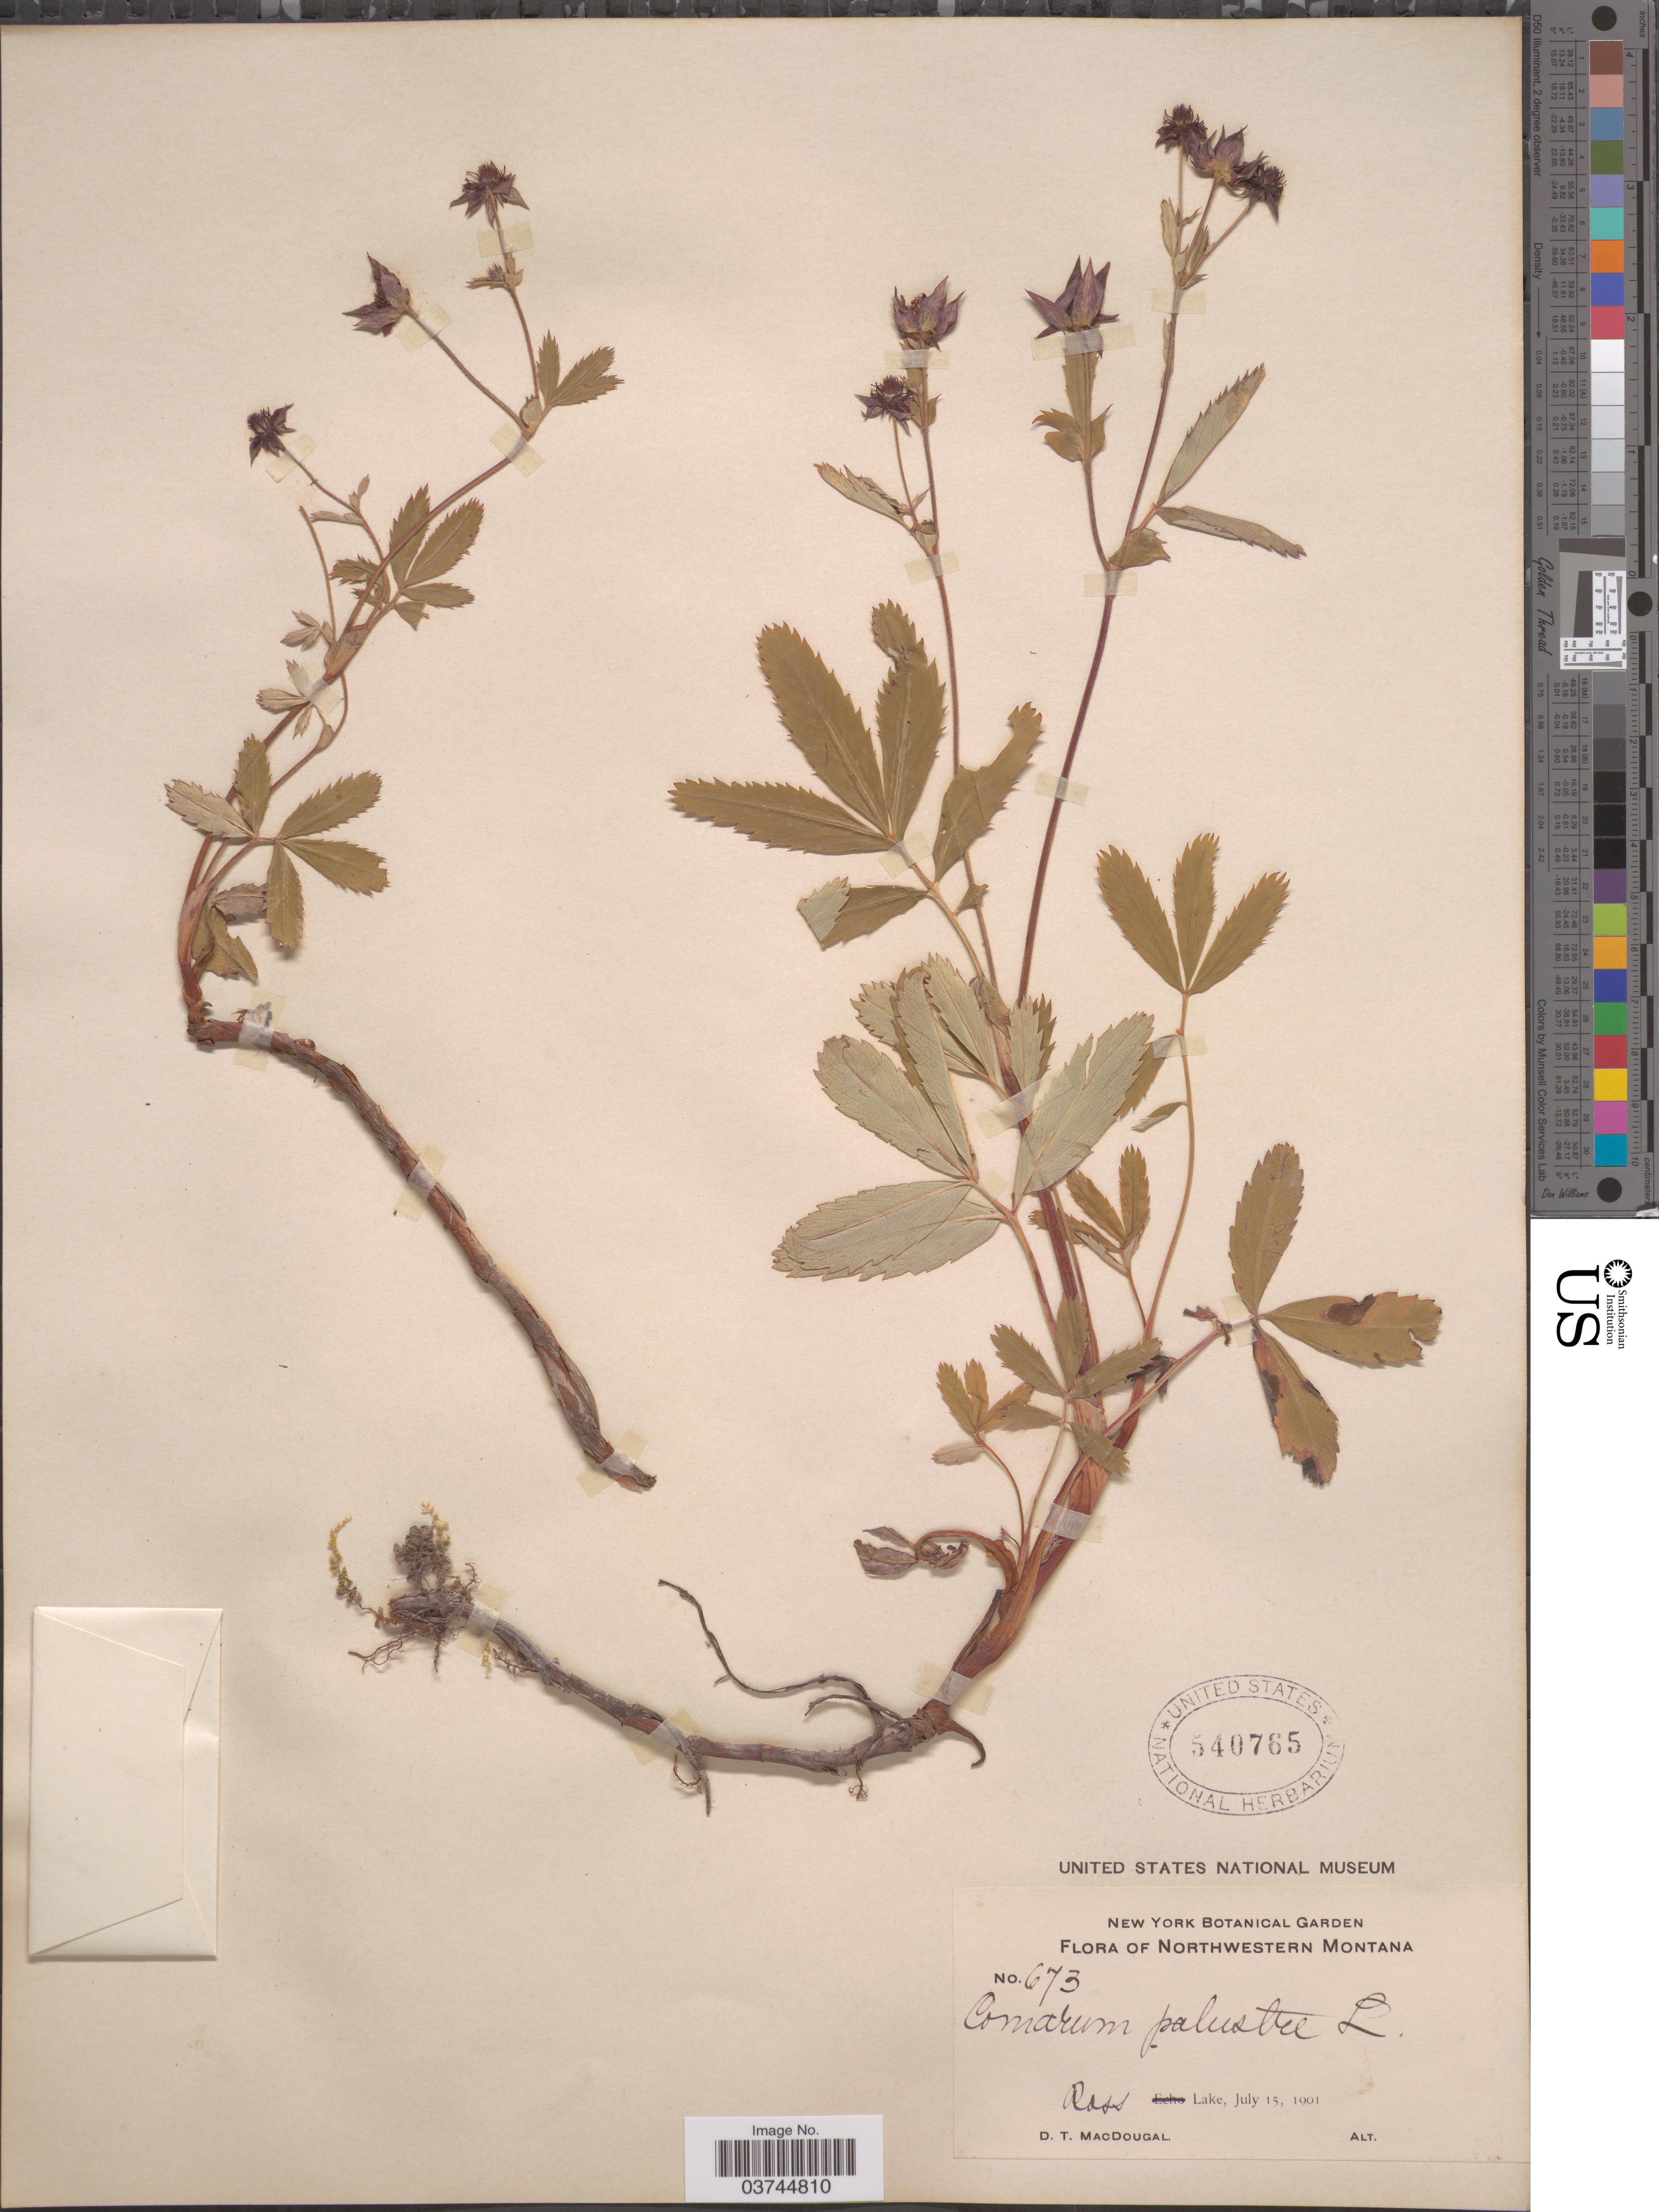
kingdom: Plantae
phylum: Tracheophyta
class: Magnoliopsida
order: Rosales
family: Rosaceae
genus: Comarum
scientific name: Comarum palustre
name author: L.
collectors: D. McDougal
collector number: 673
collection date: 1901-07-15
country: United States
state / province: Montana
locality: Northwestern Montana. Ross Lake.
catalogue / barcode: US 540765